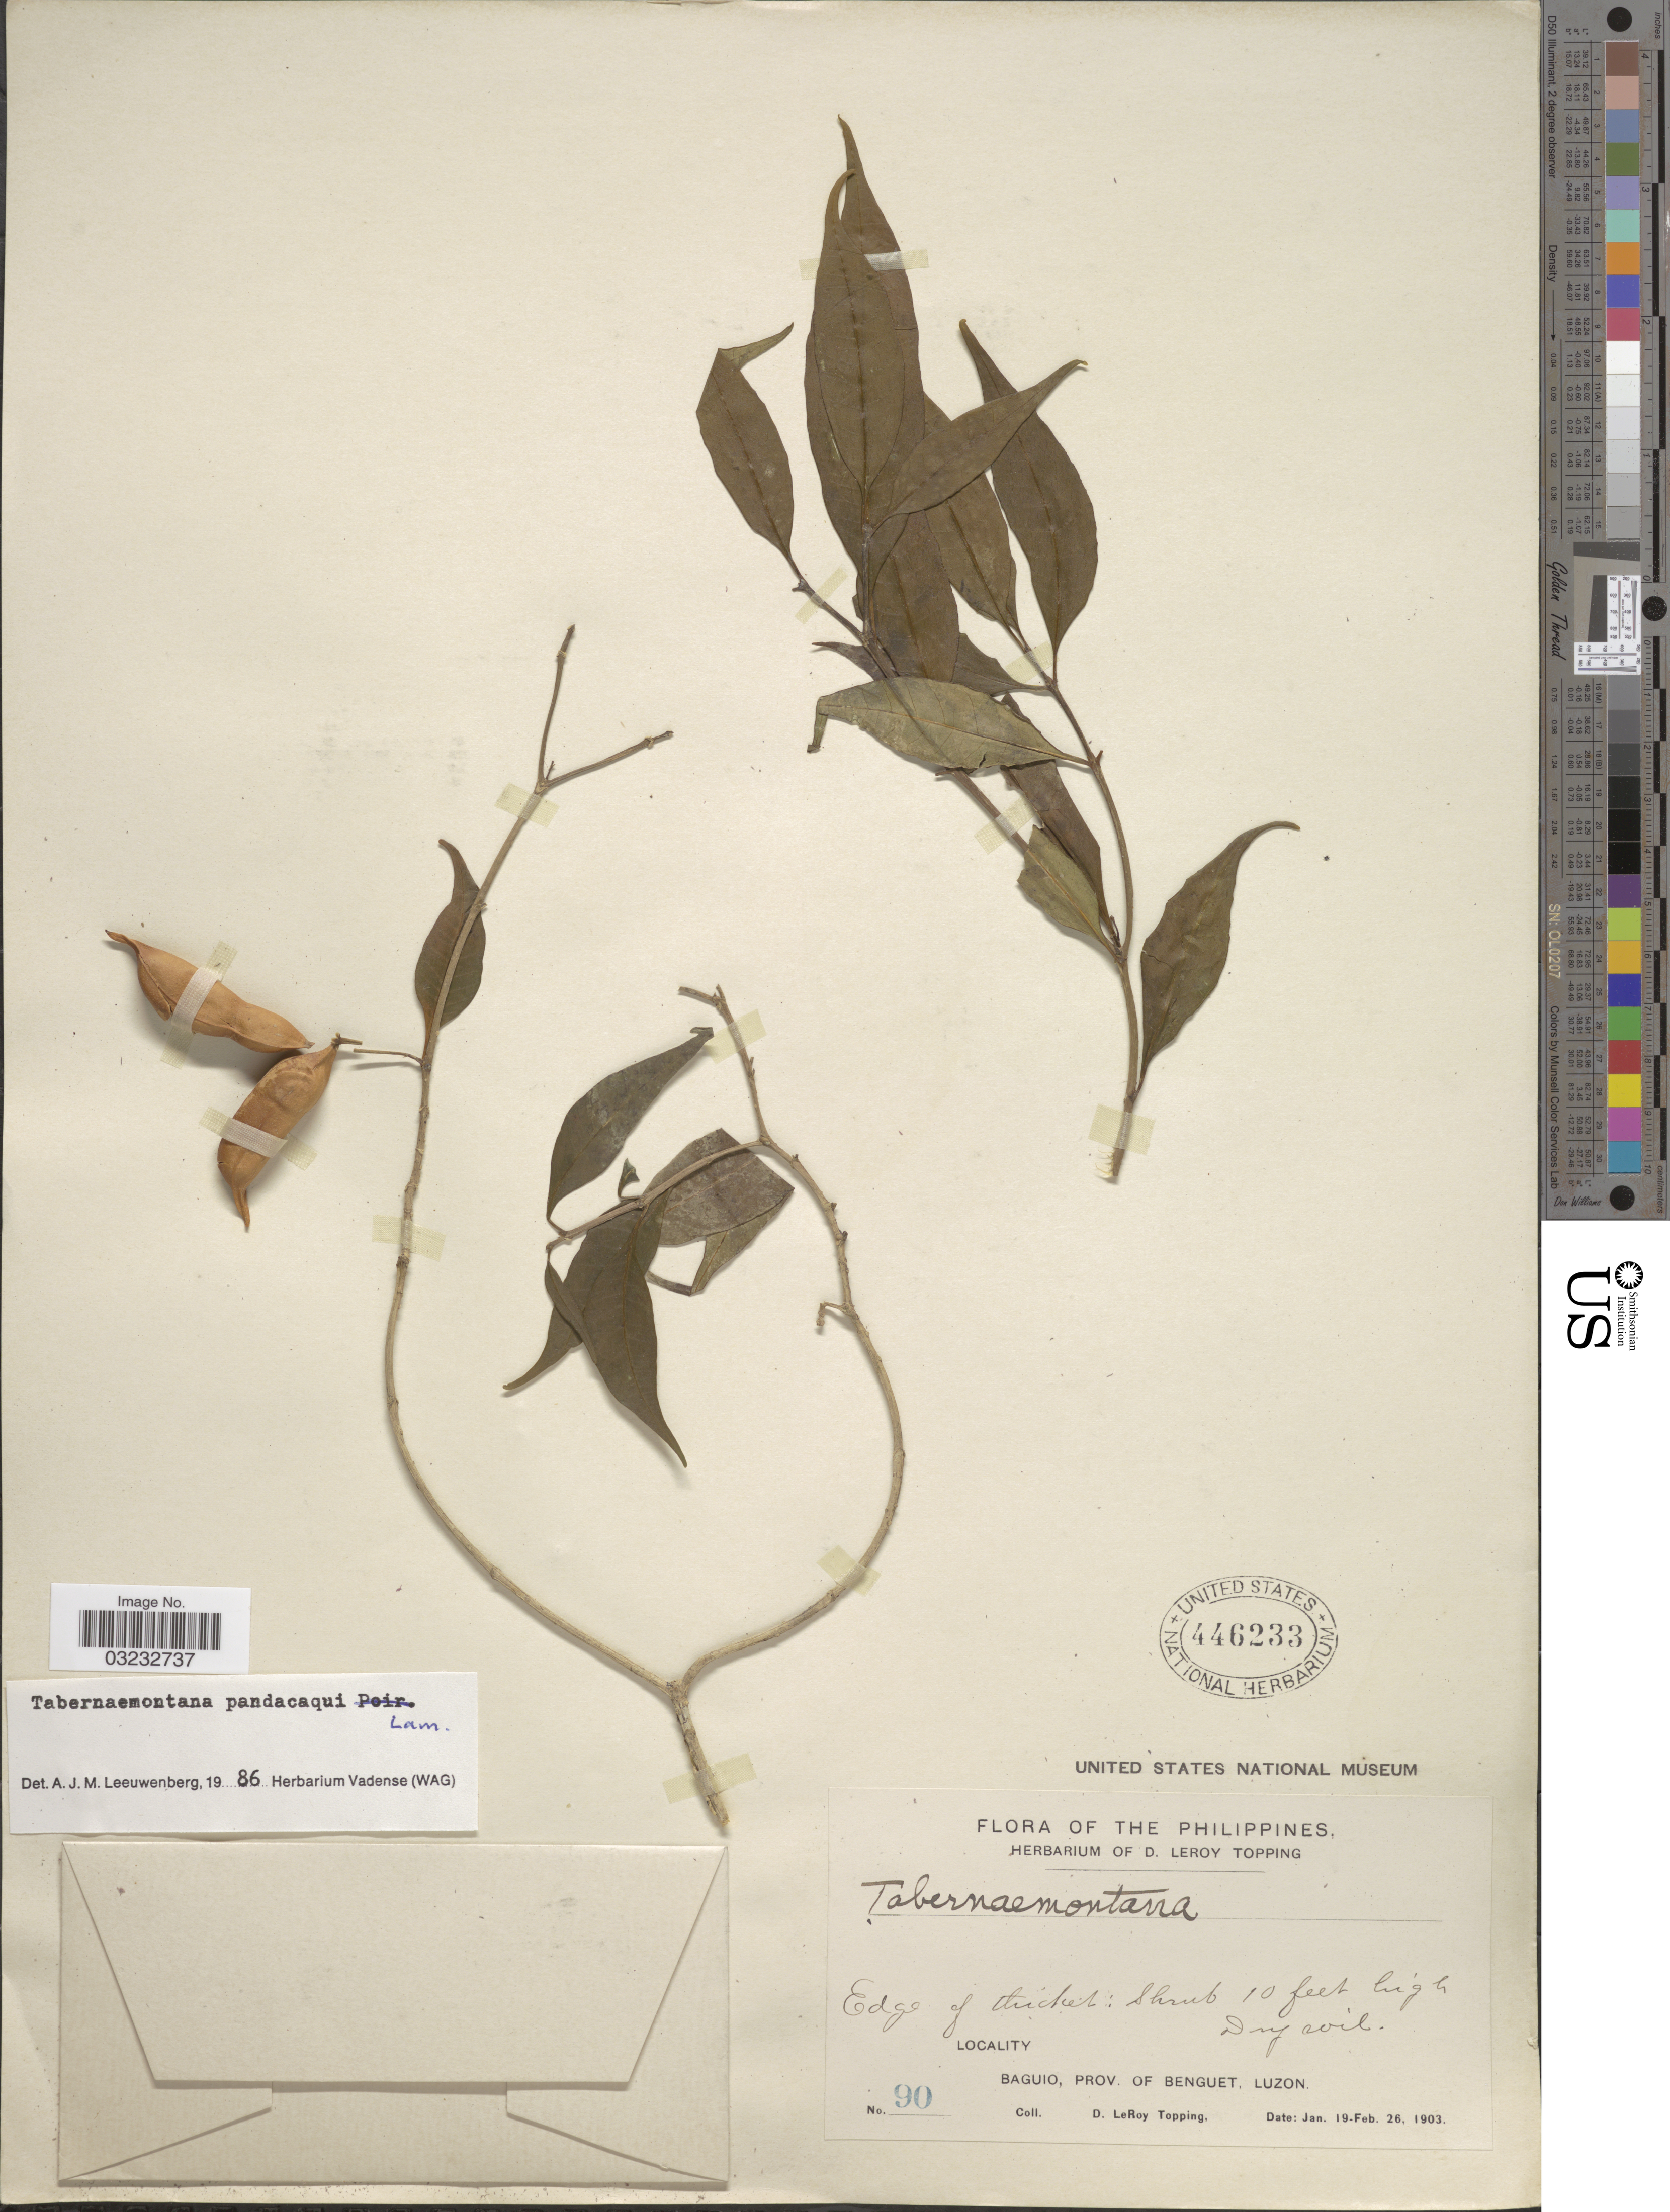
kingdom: Plantae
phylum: Tracheophyta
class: Magnoliopsida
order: Gentianales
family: Apocynaceae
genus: Tabernaemontana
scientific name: Tabernaemontana pandacaqui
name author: Poir.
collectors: D. L. Topping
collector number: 90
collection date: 1903-01-19/1903-02-26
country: Philippines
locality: Baguio, Prov. of Benguet, Luzon.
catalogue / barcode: US 446233